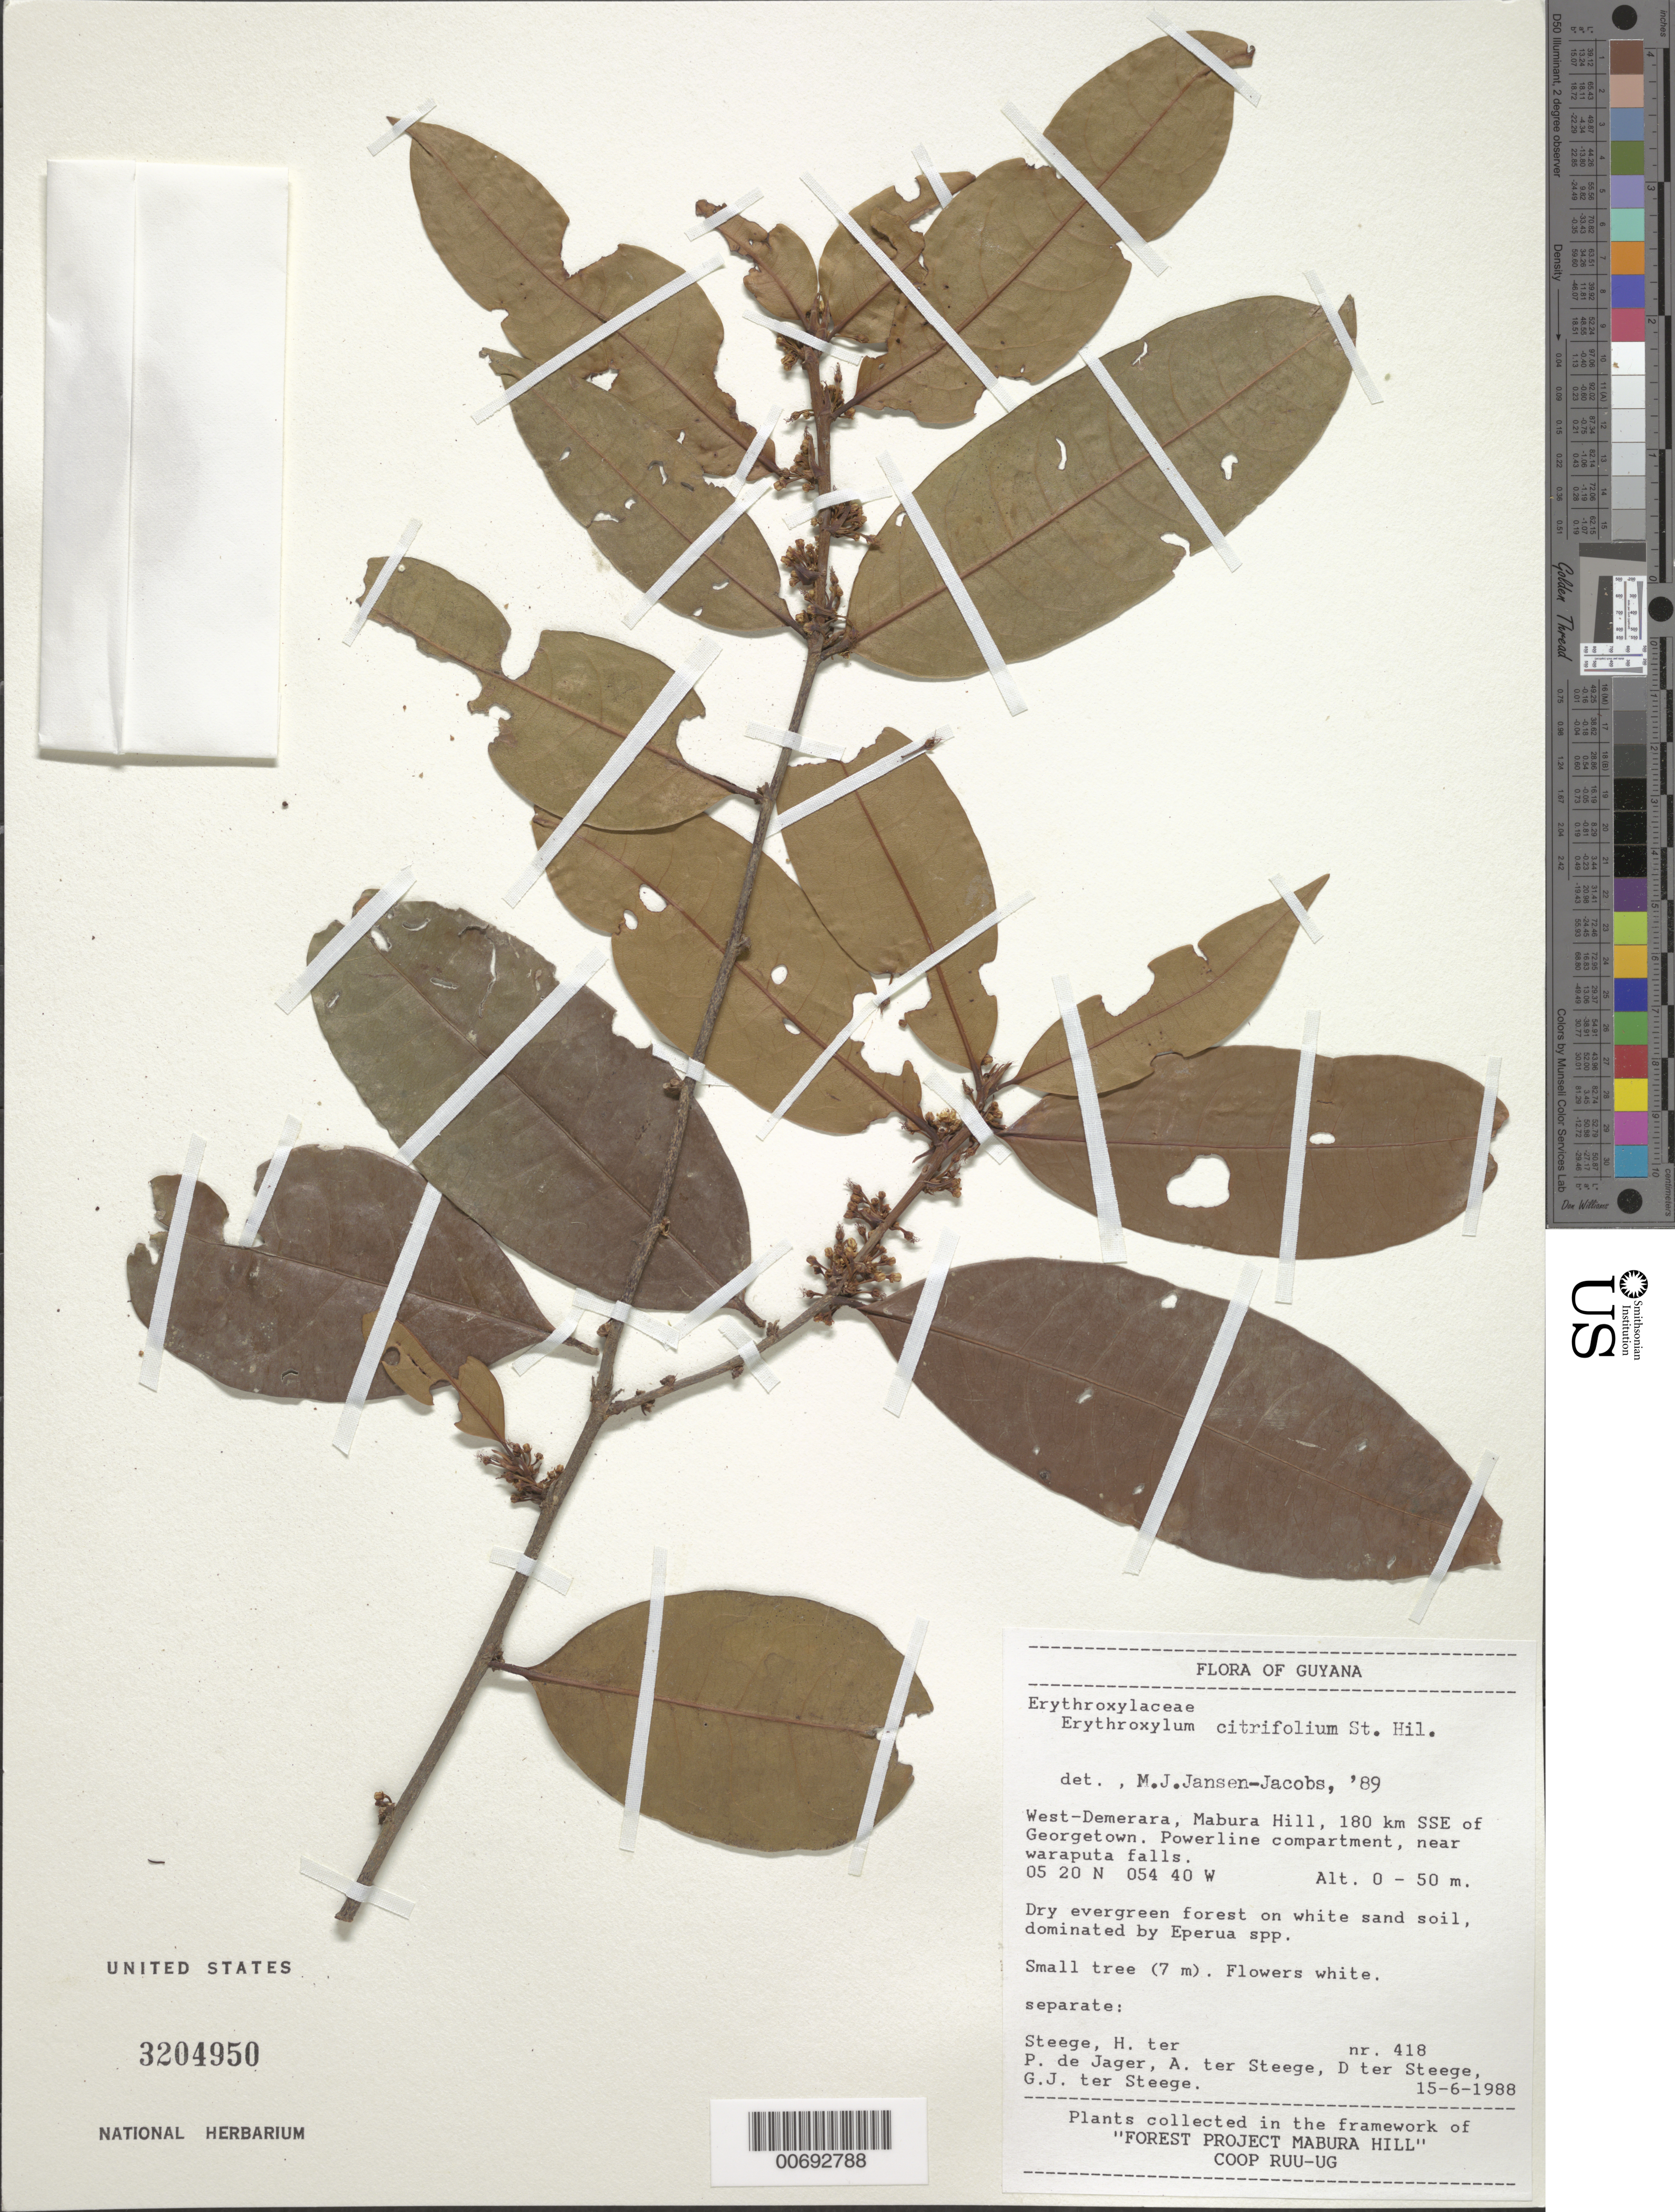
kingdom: Plantae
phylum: Tracheophyta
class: Magnoliopsida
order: Malpighiales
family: Erythroxylaceae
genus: Erythroxylum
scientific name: Erythroxylum citrifolium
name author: A. St.-Hil.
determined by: Jansen-Jacobs, M. J., (U), Nationaal Herbarium Nederland, Utrecht University branch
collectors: H. ter Steege, P. De Jager & H. ter Steege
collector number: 418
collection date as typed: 15-Jun-88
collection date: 1988-06-15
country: Guyana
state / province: U. Demerara-Berbice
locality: Mabura Hill, 180 km SSE of Georgetown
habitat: Dry evergreen forest on white sand soil, dominated by Eperua spp.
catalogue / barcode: US 3204950